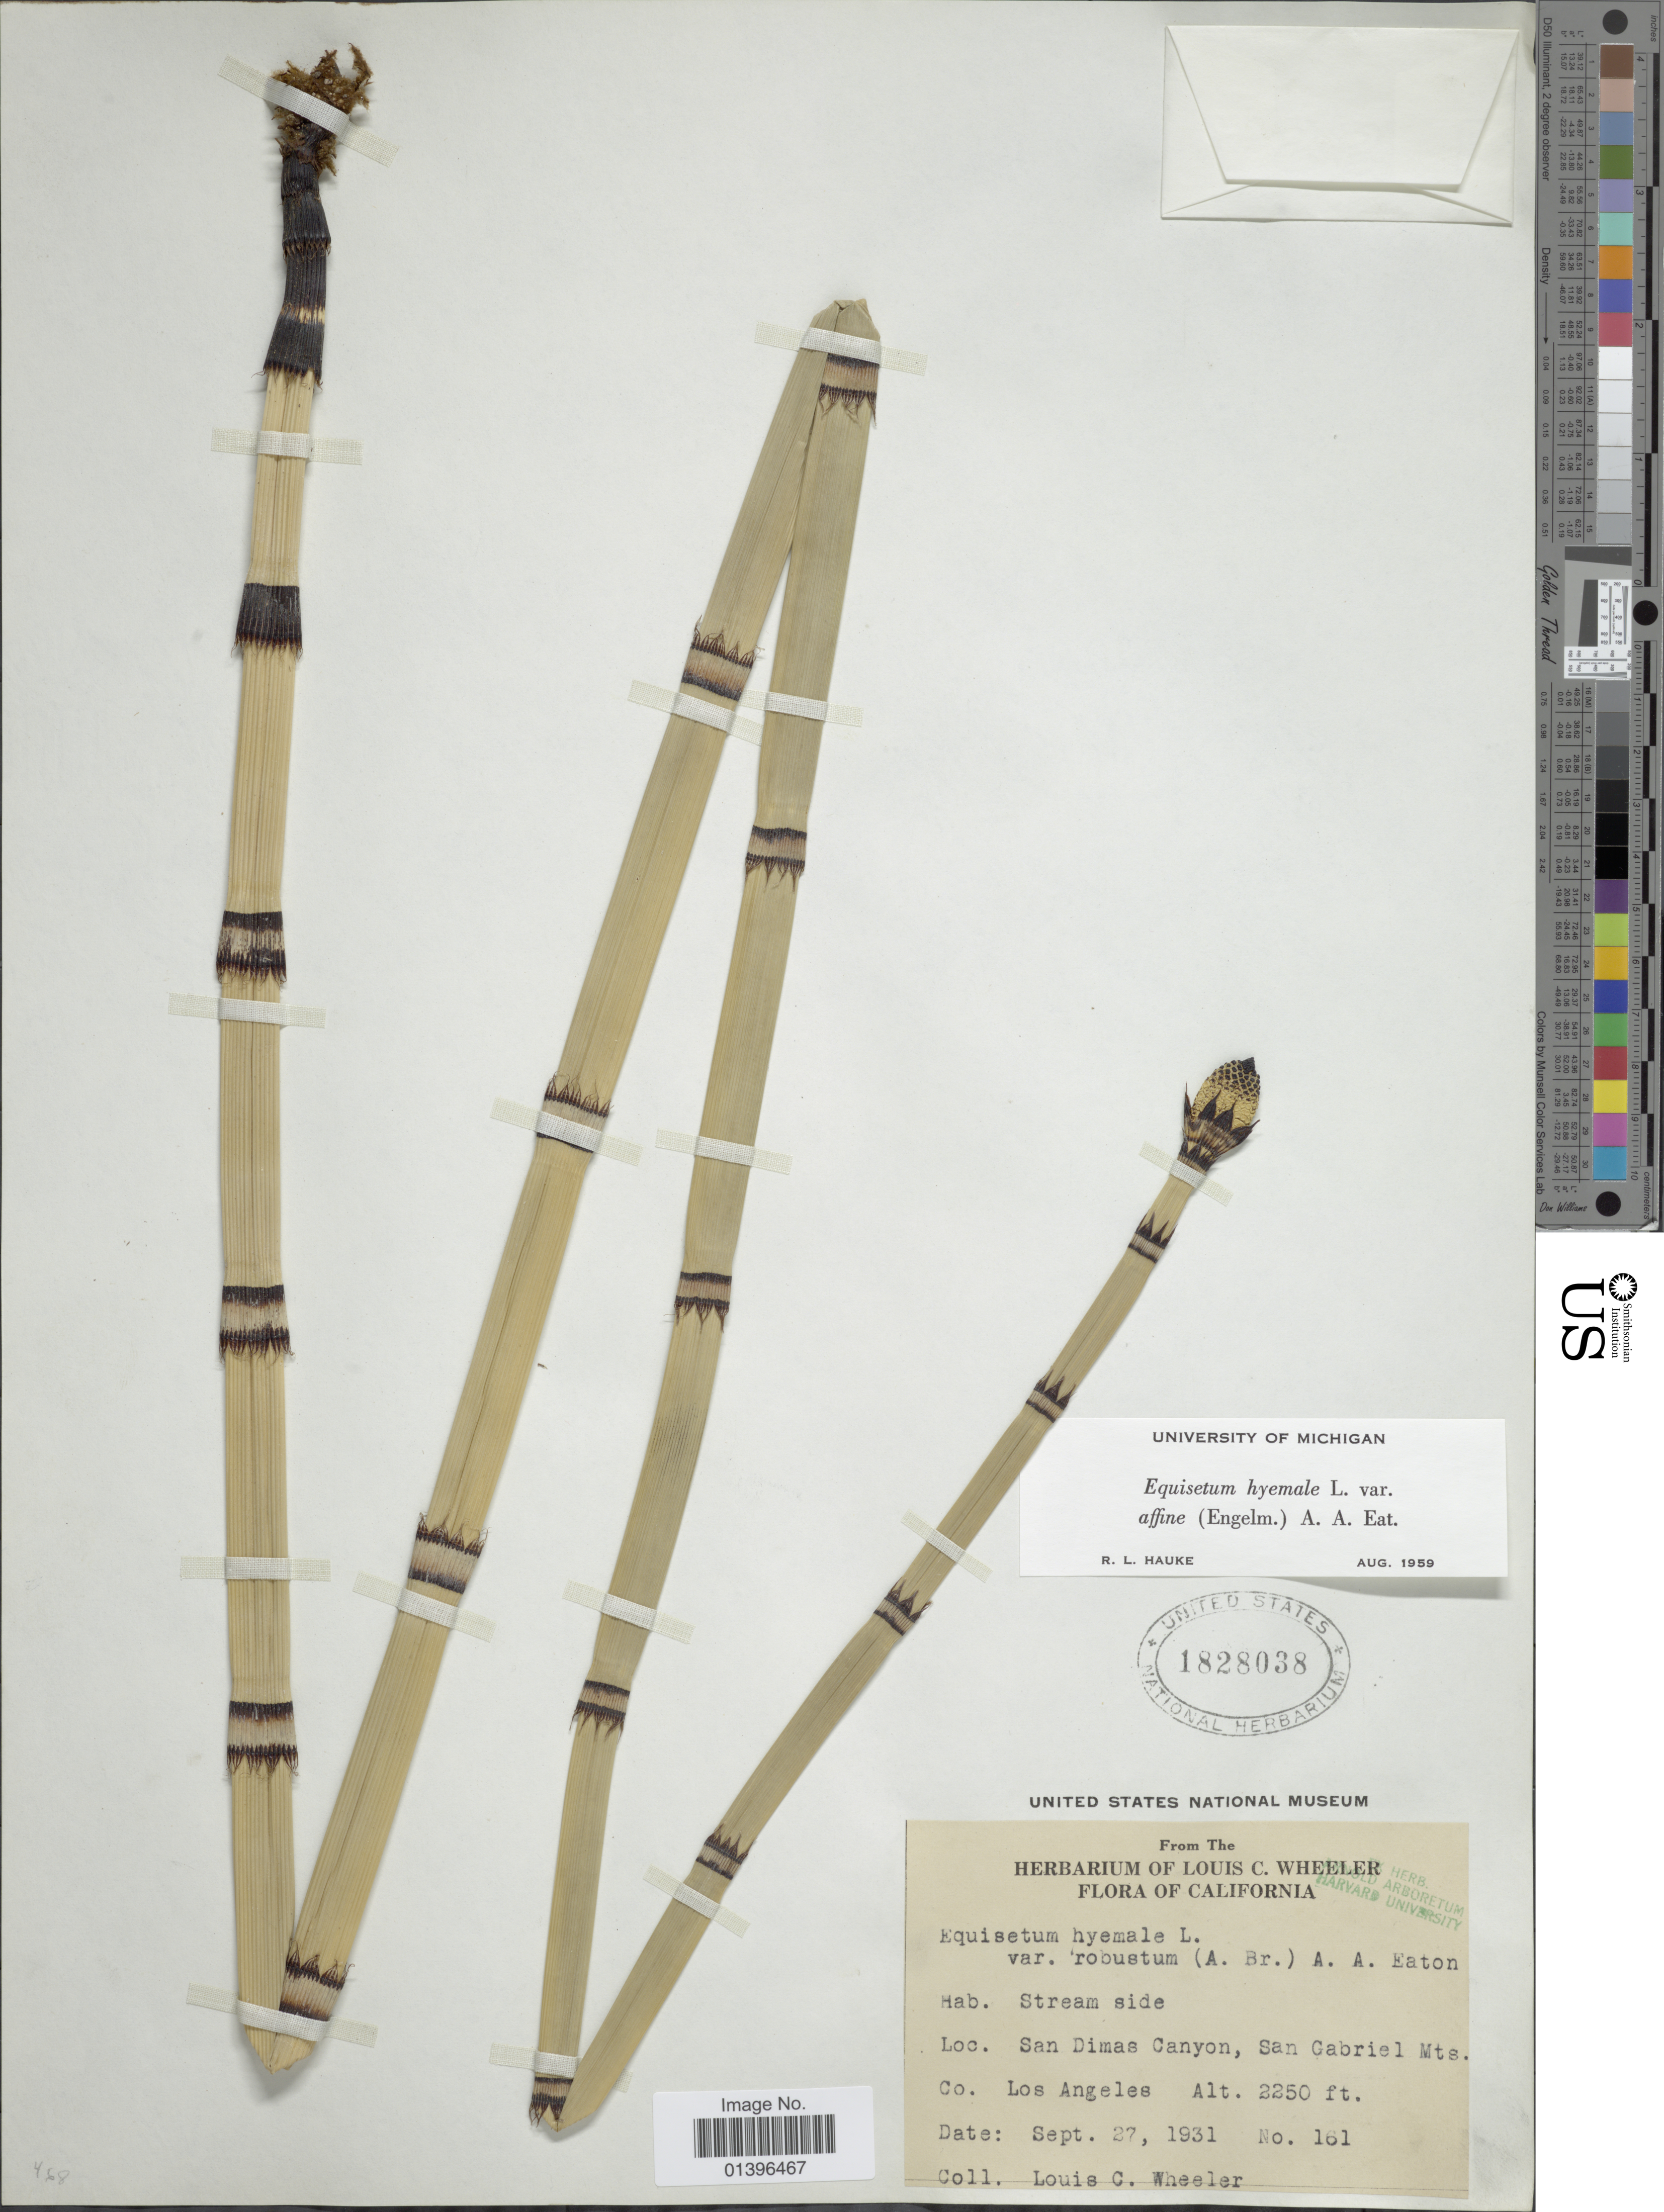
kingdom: Plantae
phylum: Tracheophyta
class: Polypodiopsida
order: Equisetales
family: Equisetaceae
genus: Equisetum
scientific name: Equisetum hyemale var. affine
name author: (Engelm.) A.A. Eaton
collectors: L. C. Wheeler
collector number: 161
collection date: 1931-09-27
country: United States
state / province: California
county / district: Los Angeles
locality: San Dimas Canyon, San Gabriel Mts. Co. Los Angeles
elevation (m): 686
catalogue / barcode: US 1828038